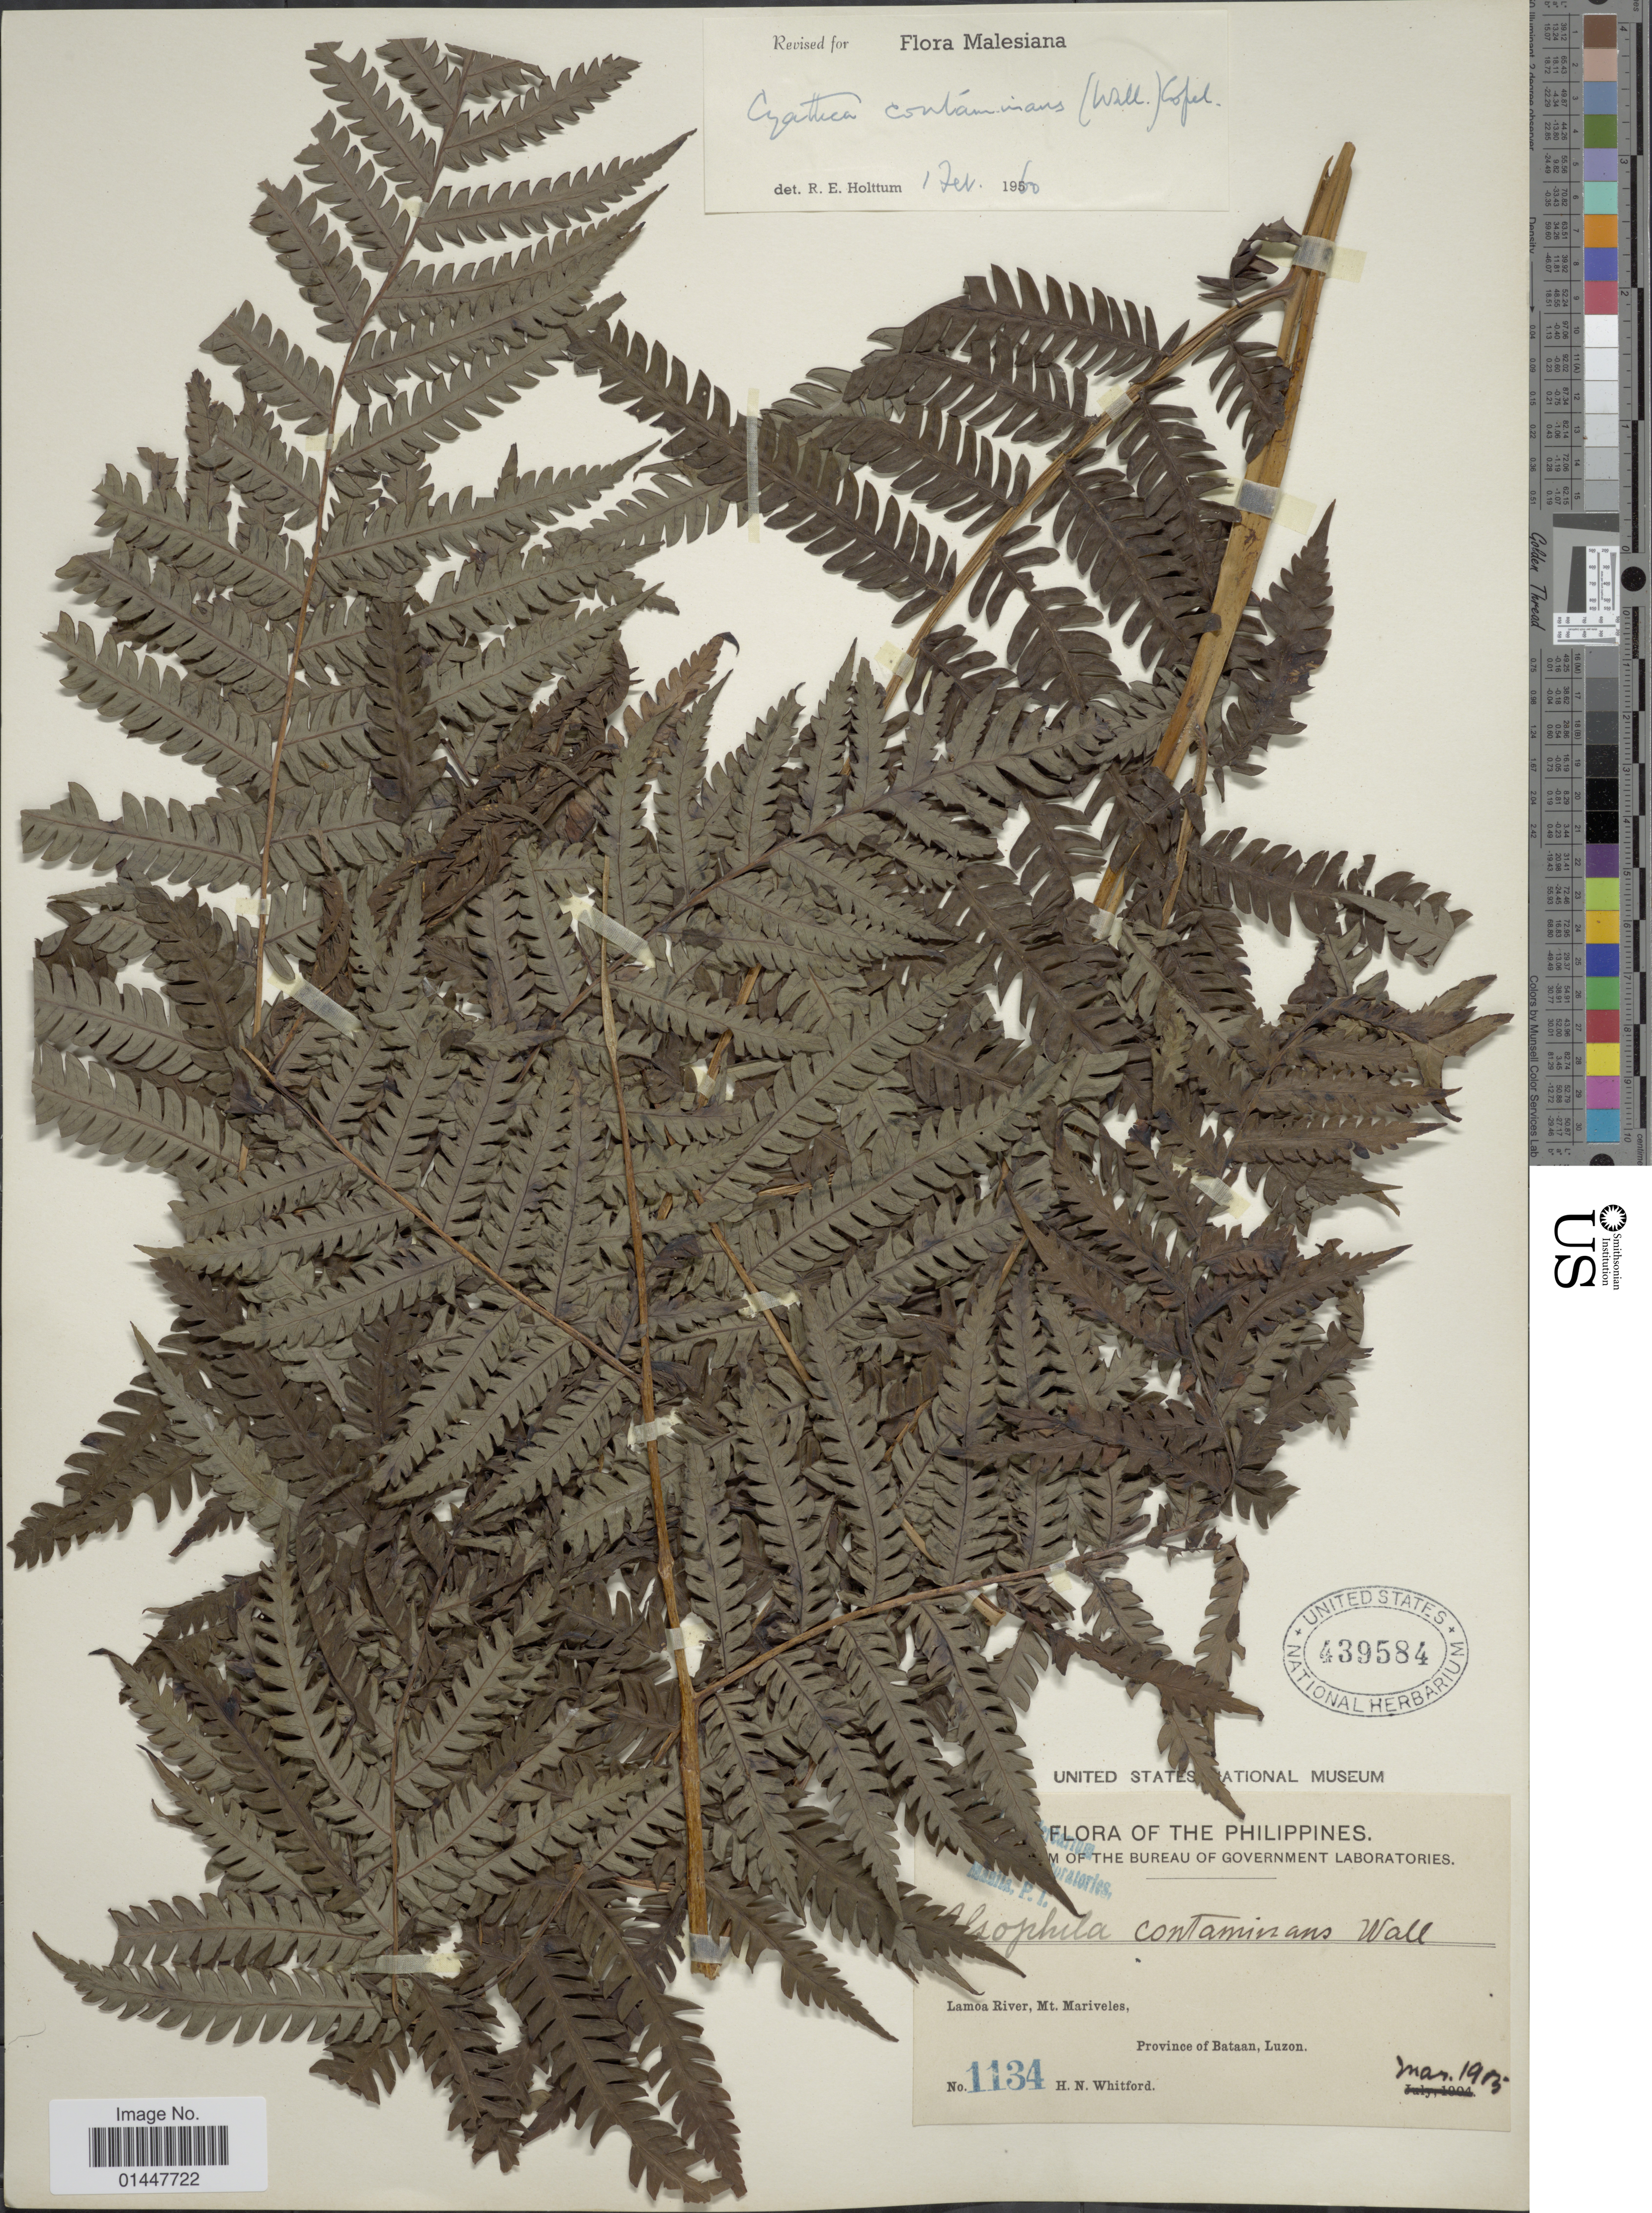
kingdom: Plantae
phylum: Tracheophyta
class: Polypodiopsida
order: Cyatheales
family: Cyatheaceae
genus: Sphaeropteris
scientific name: Sphaeropteris glauca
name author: (Blume) R.M. Tryon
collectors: H. N. Whitford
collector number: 1134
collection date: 1915-03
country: Philippines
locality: Lamao River, Mt. Mariveles, Province of Bataan, Luzon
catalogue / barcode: US 439584